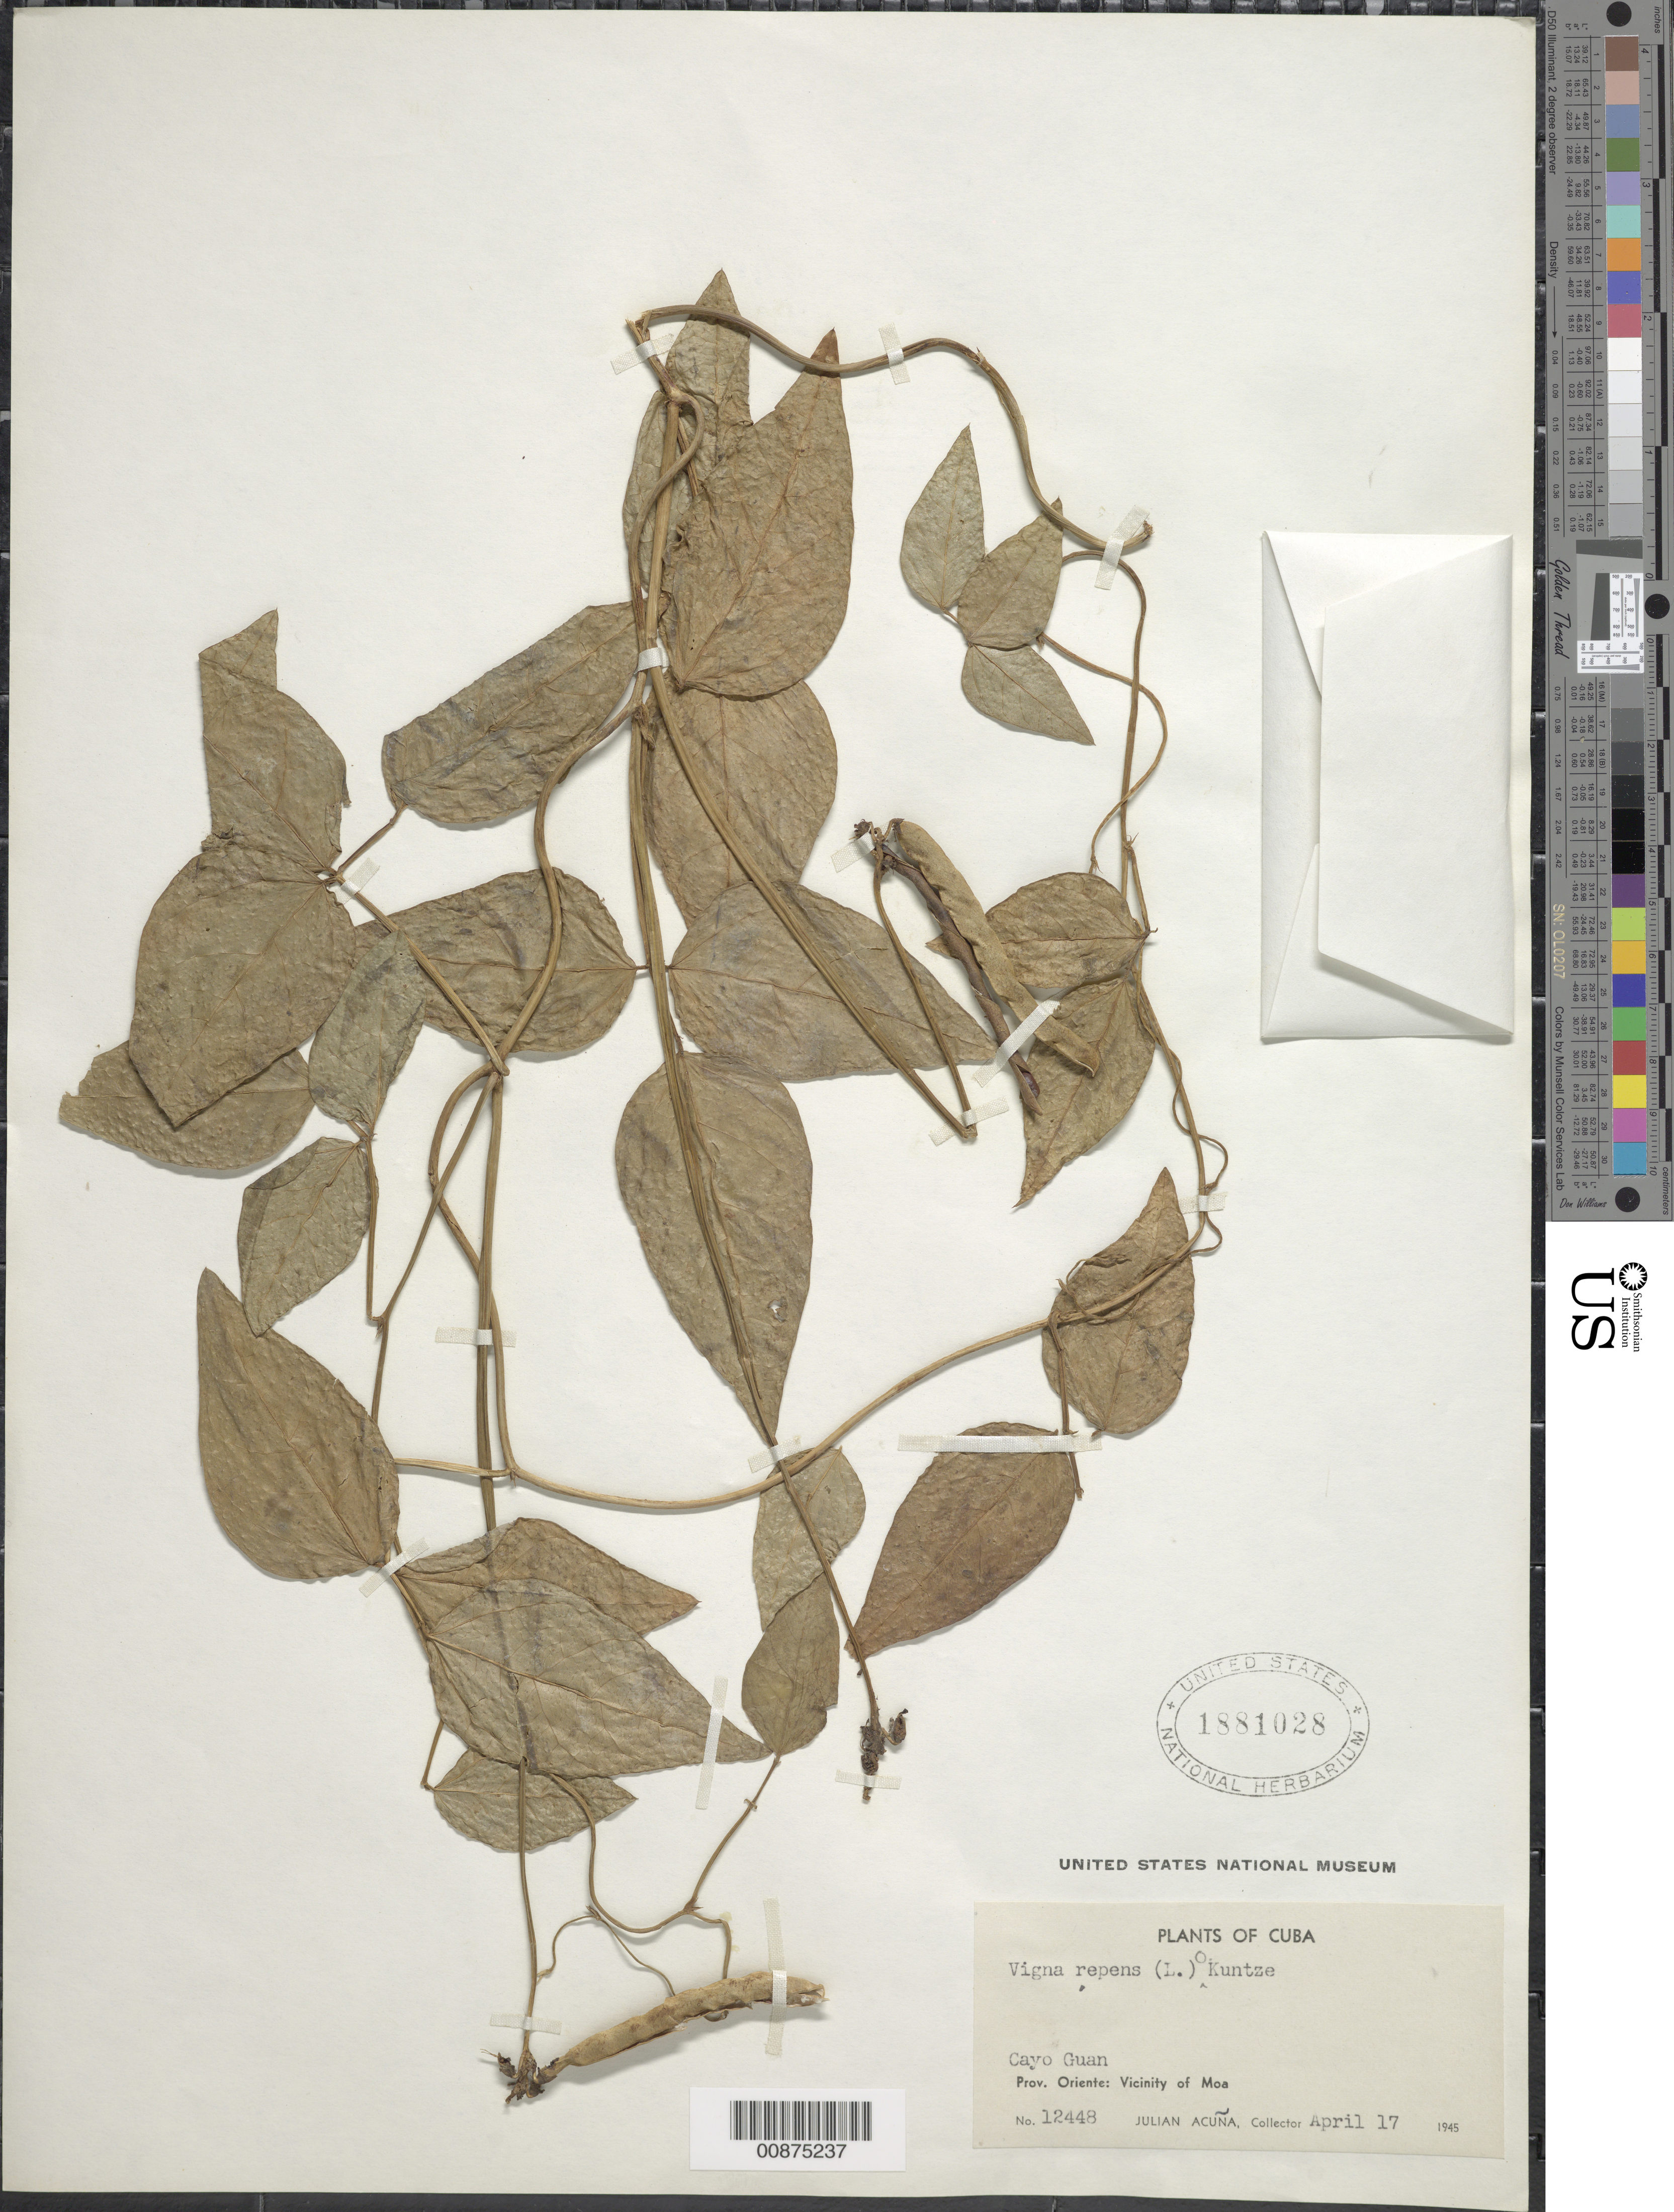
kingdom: Plantae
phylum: Tracheophyta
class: Magnoliopsida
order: Fabales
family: Fabaceae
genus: Vigna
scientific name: Vigna luteola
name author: (Jacq.) Benth.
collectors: J. Acuña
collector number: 12448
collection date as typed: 17 Apr 1945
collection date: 1945-04-17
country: Cuba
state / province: Holguin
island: Cuba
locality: Cayo Guan Vicinity of Moa [Oriente]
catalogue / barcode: US 1881028